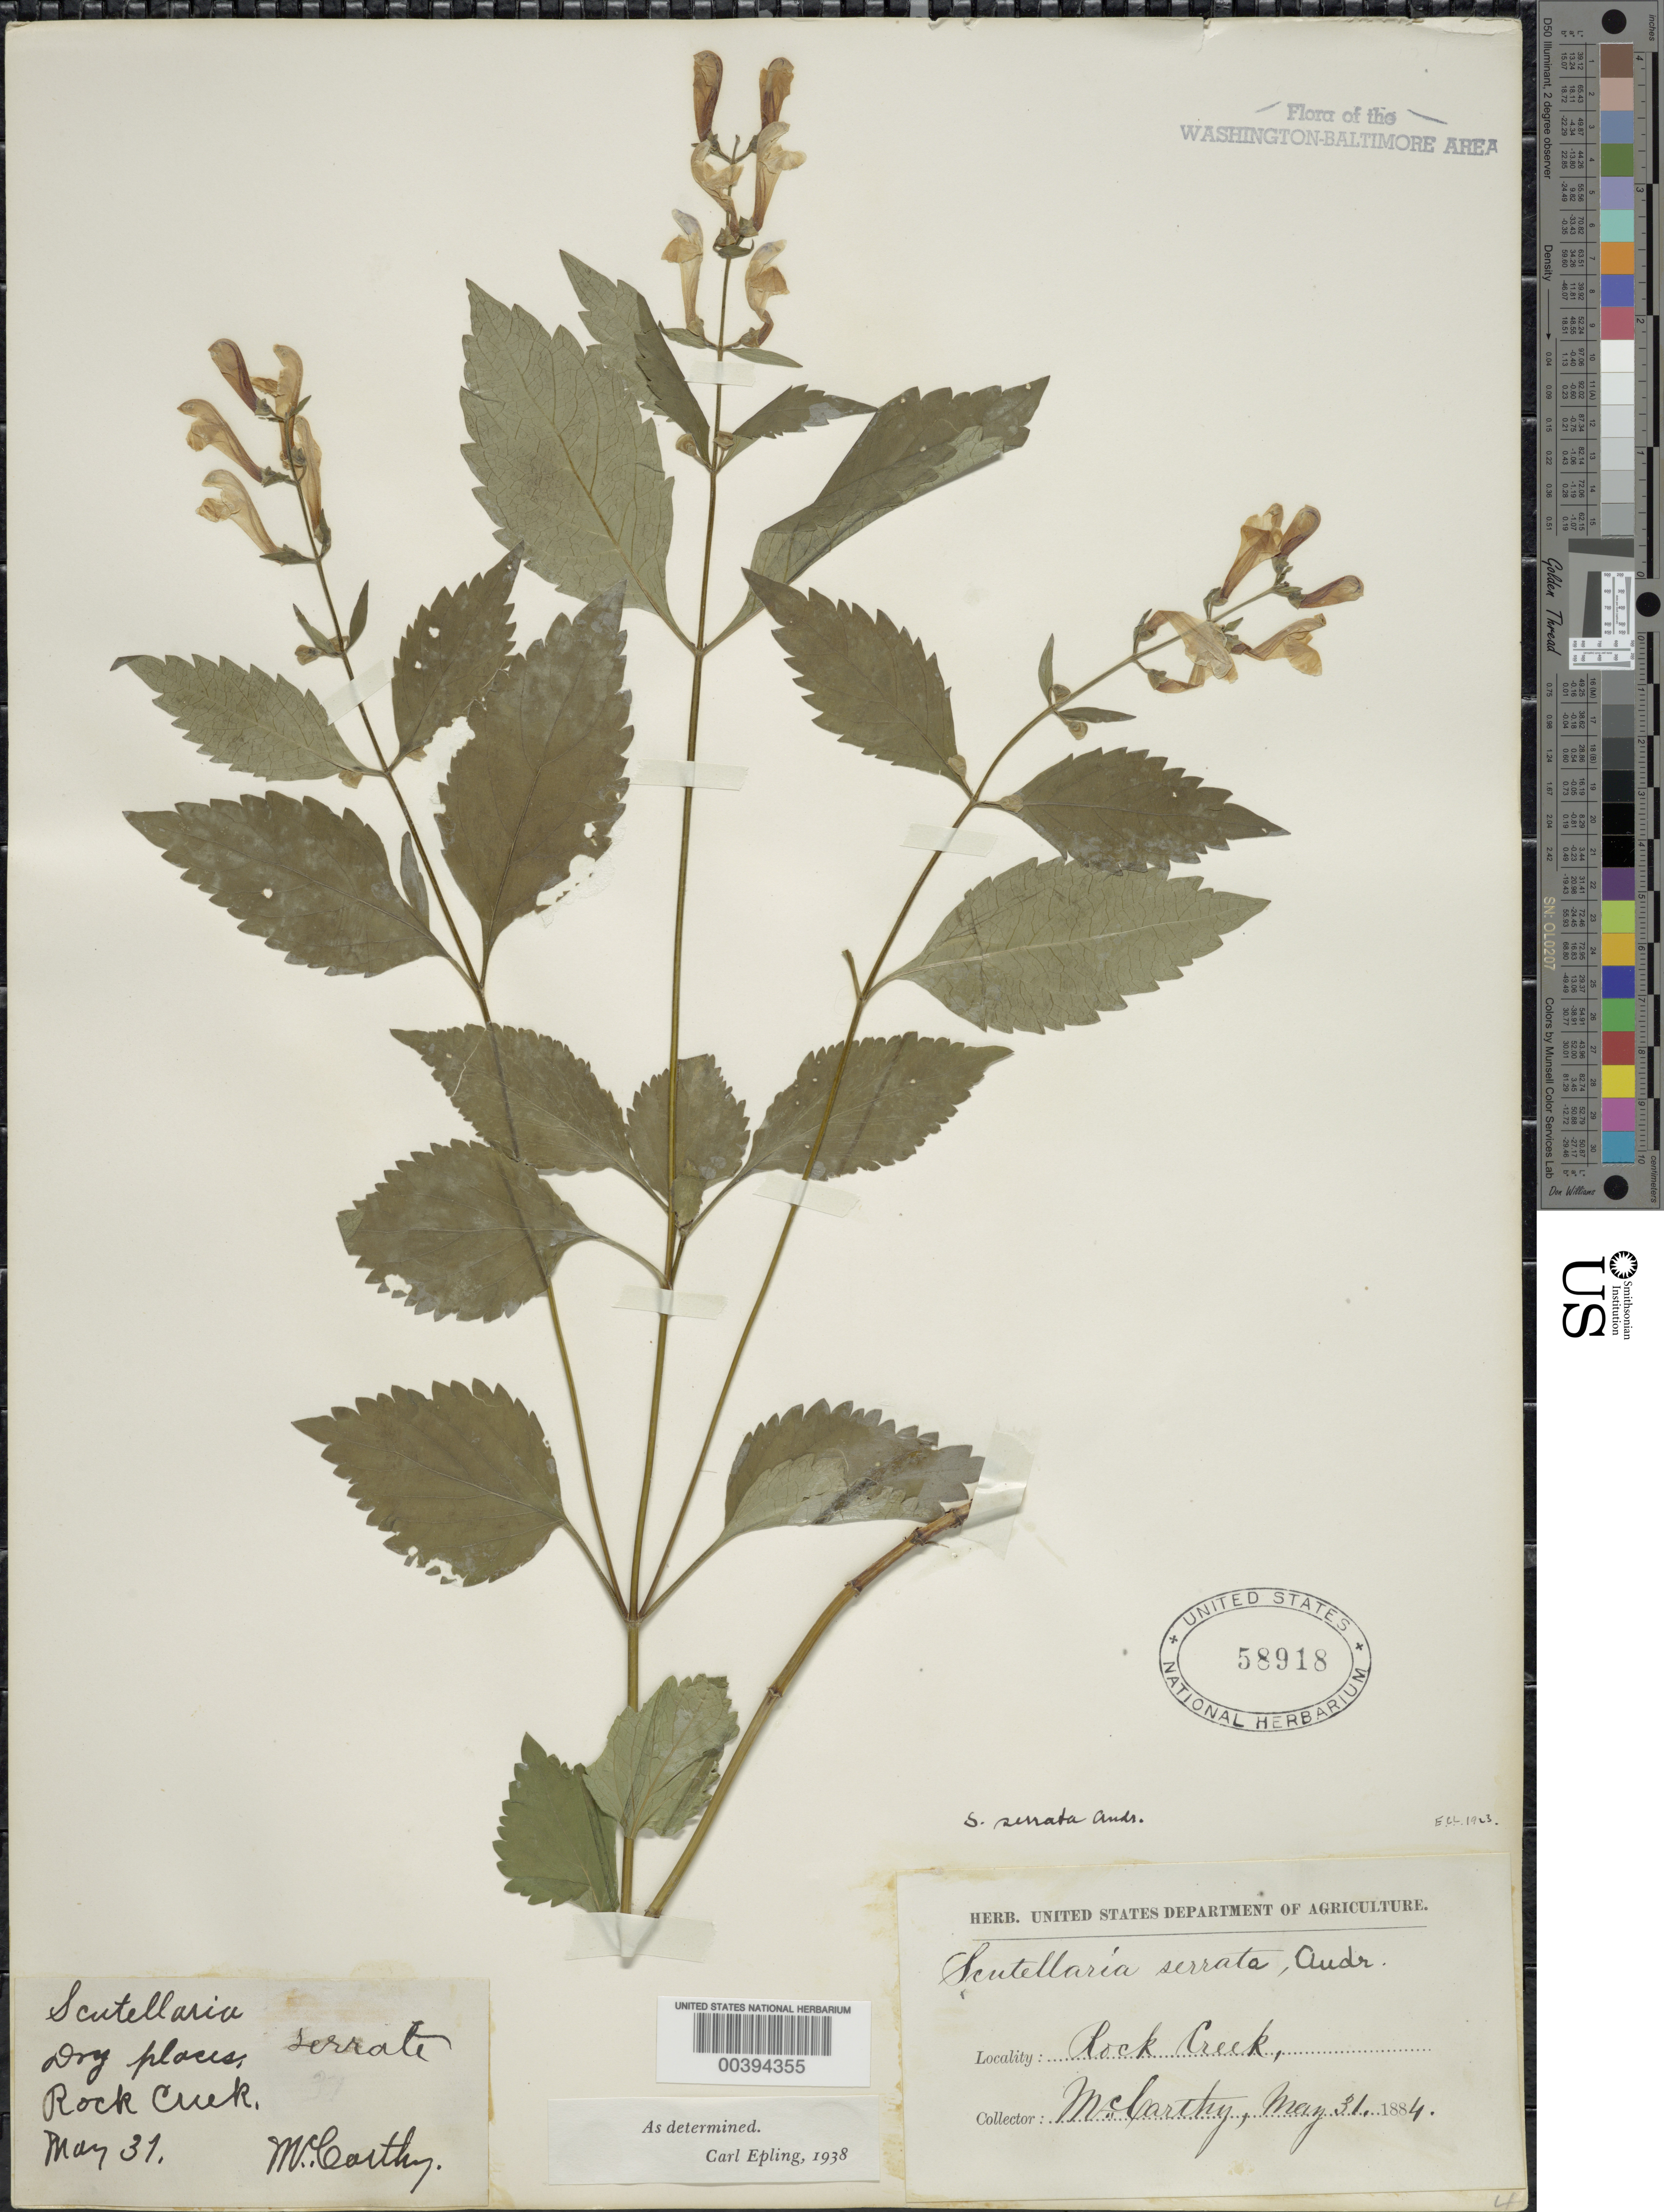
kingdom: Plantae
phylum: Tracheophyta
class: Magnoliopsida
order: Lamiales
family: Lamiaceae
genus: Scutellaria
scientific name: Scutellaria serrata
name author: Andrews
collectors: G. McCarthy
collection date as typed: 31 May 1884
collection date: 1884-05-31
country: United States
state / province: District of Columbia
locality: Rock Creek Rock Creek Park and vicinity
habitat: Dry places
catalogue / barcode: US 58918